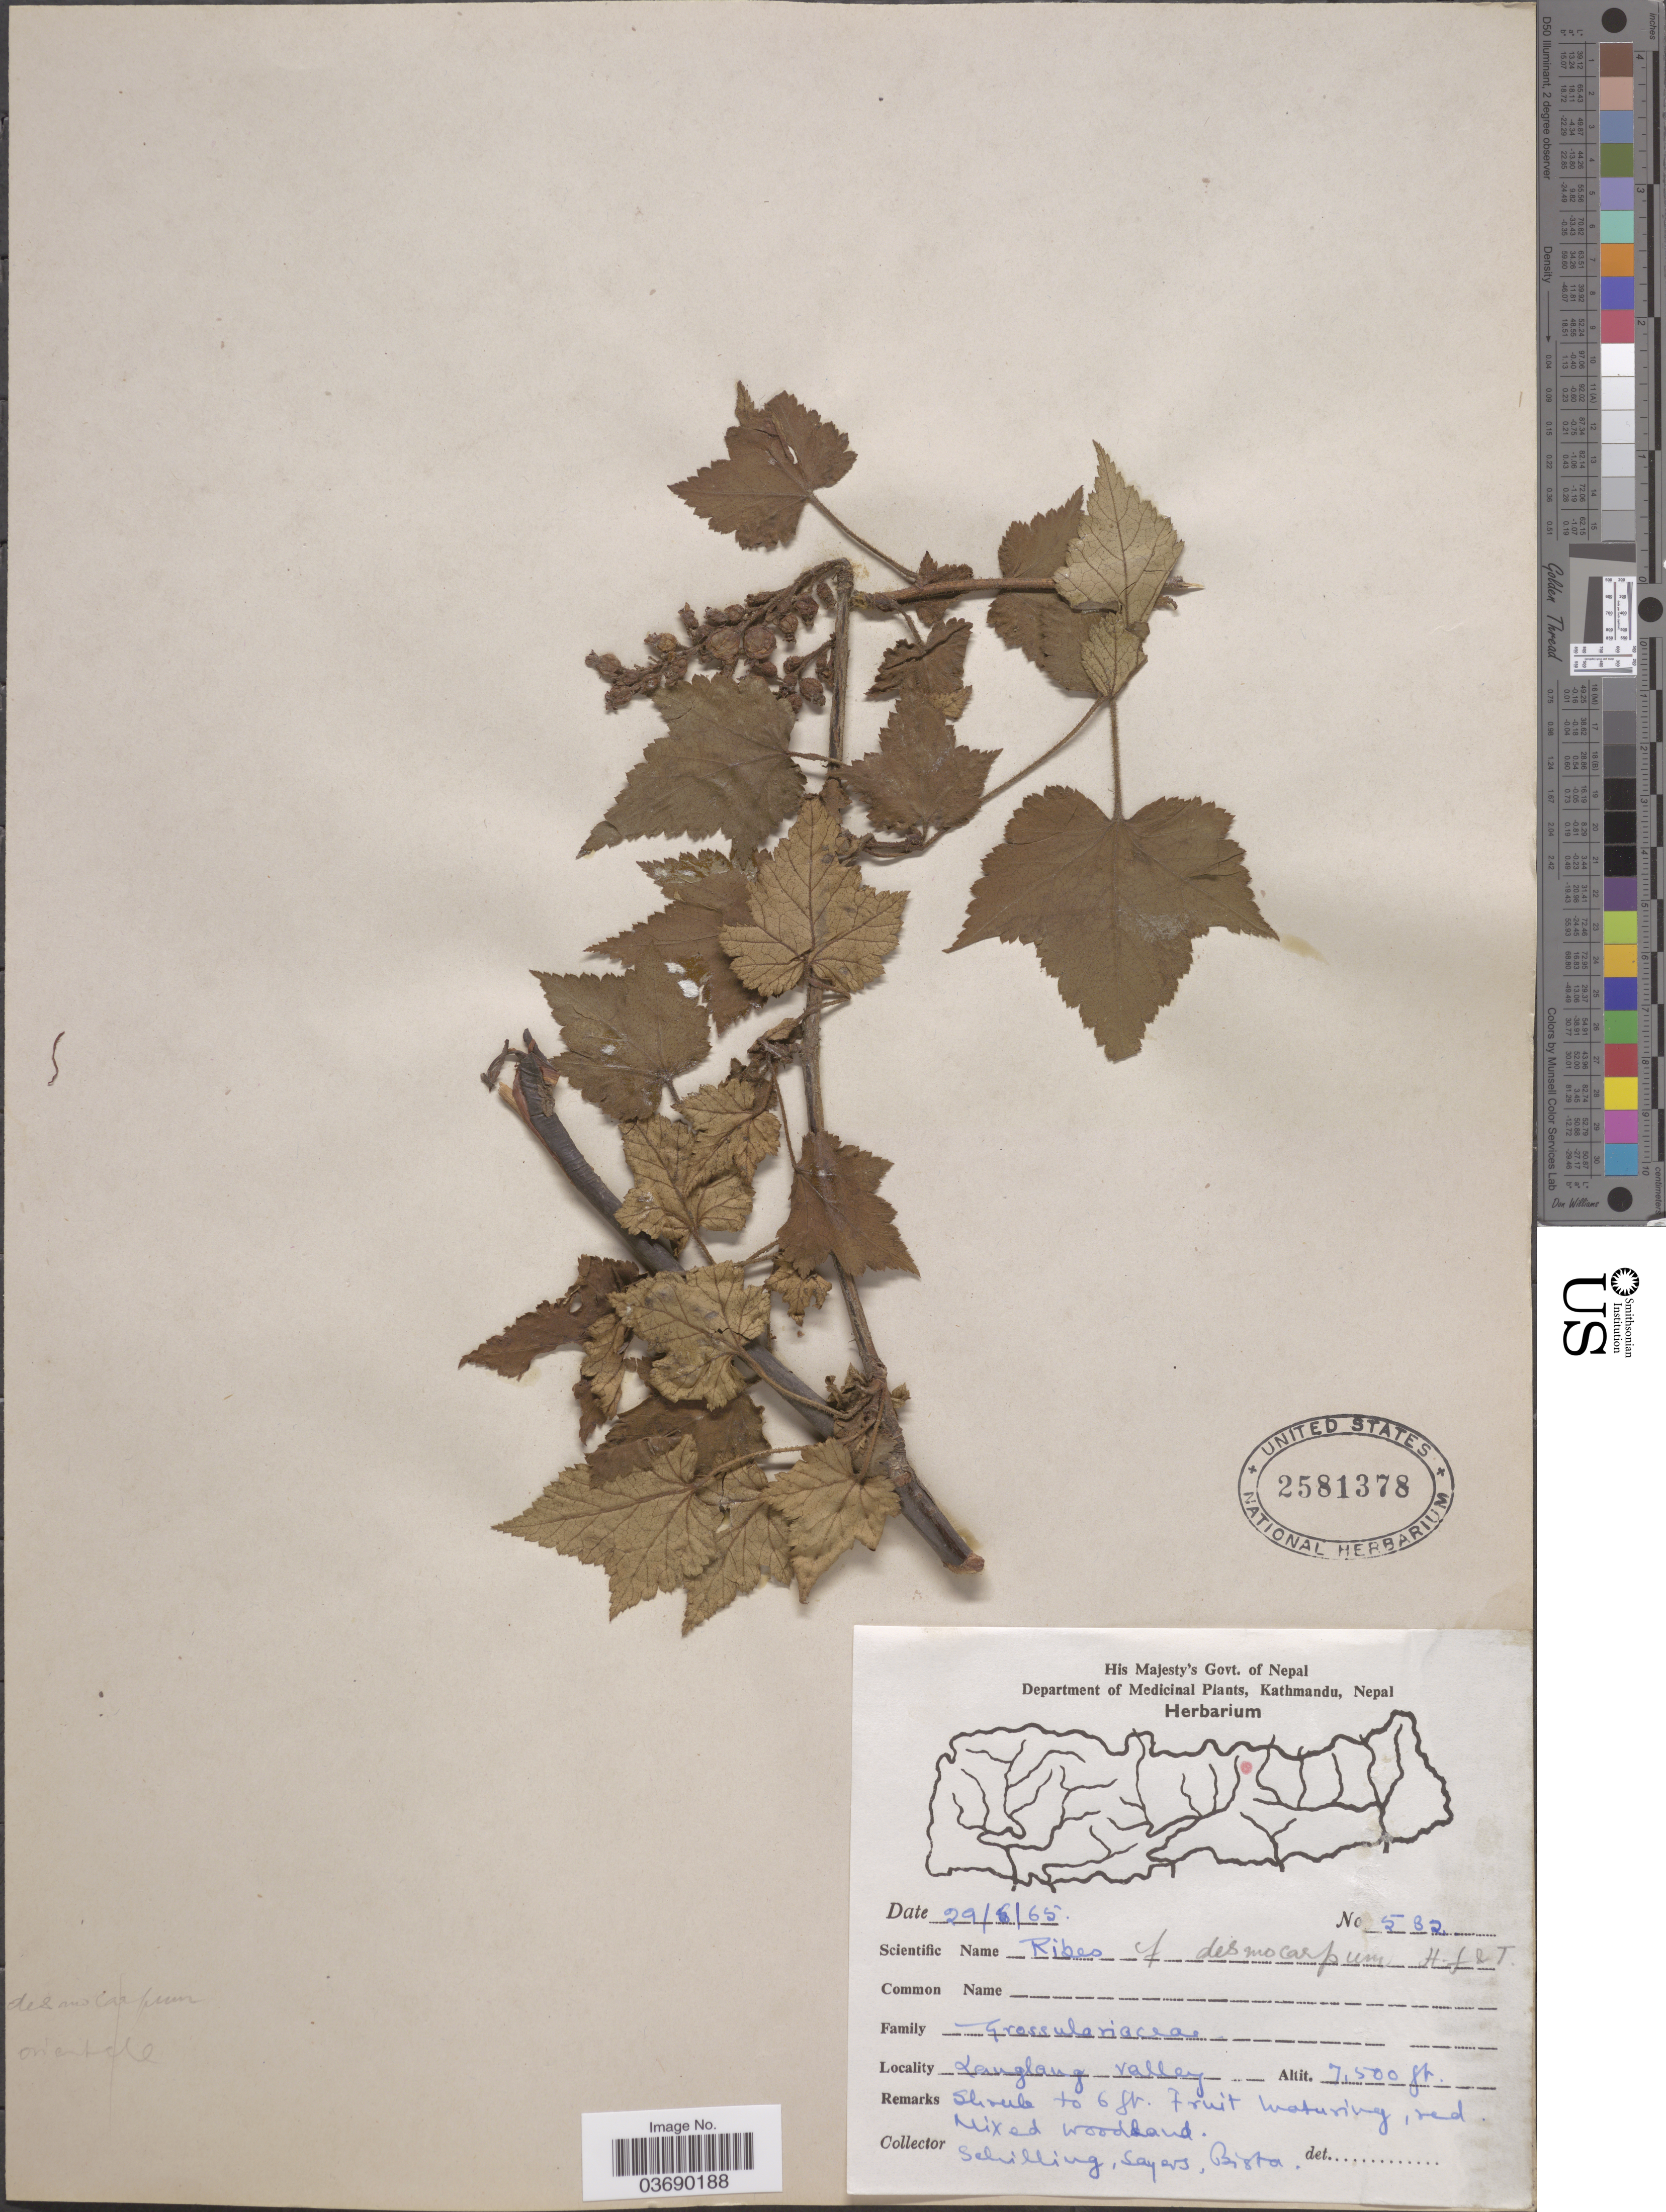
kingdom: Plantae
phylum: Tracheophyta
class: Magnoliopsida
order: Saxifragales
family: Grossulariaceae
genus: Ribes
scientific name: Ribes desmocarpum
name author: Hook. f. & Thomson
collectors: Schilling, --, Sayars & -. Bista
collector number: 582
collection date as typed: Transcribed d/m/y: 19/6/65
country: Nepal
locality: Langlang* Valley.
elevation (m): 2286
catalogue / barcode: US 2581378